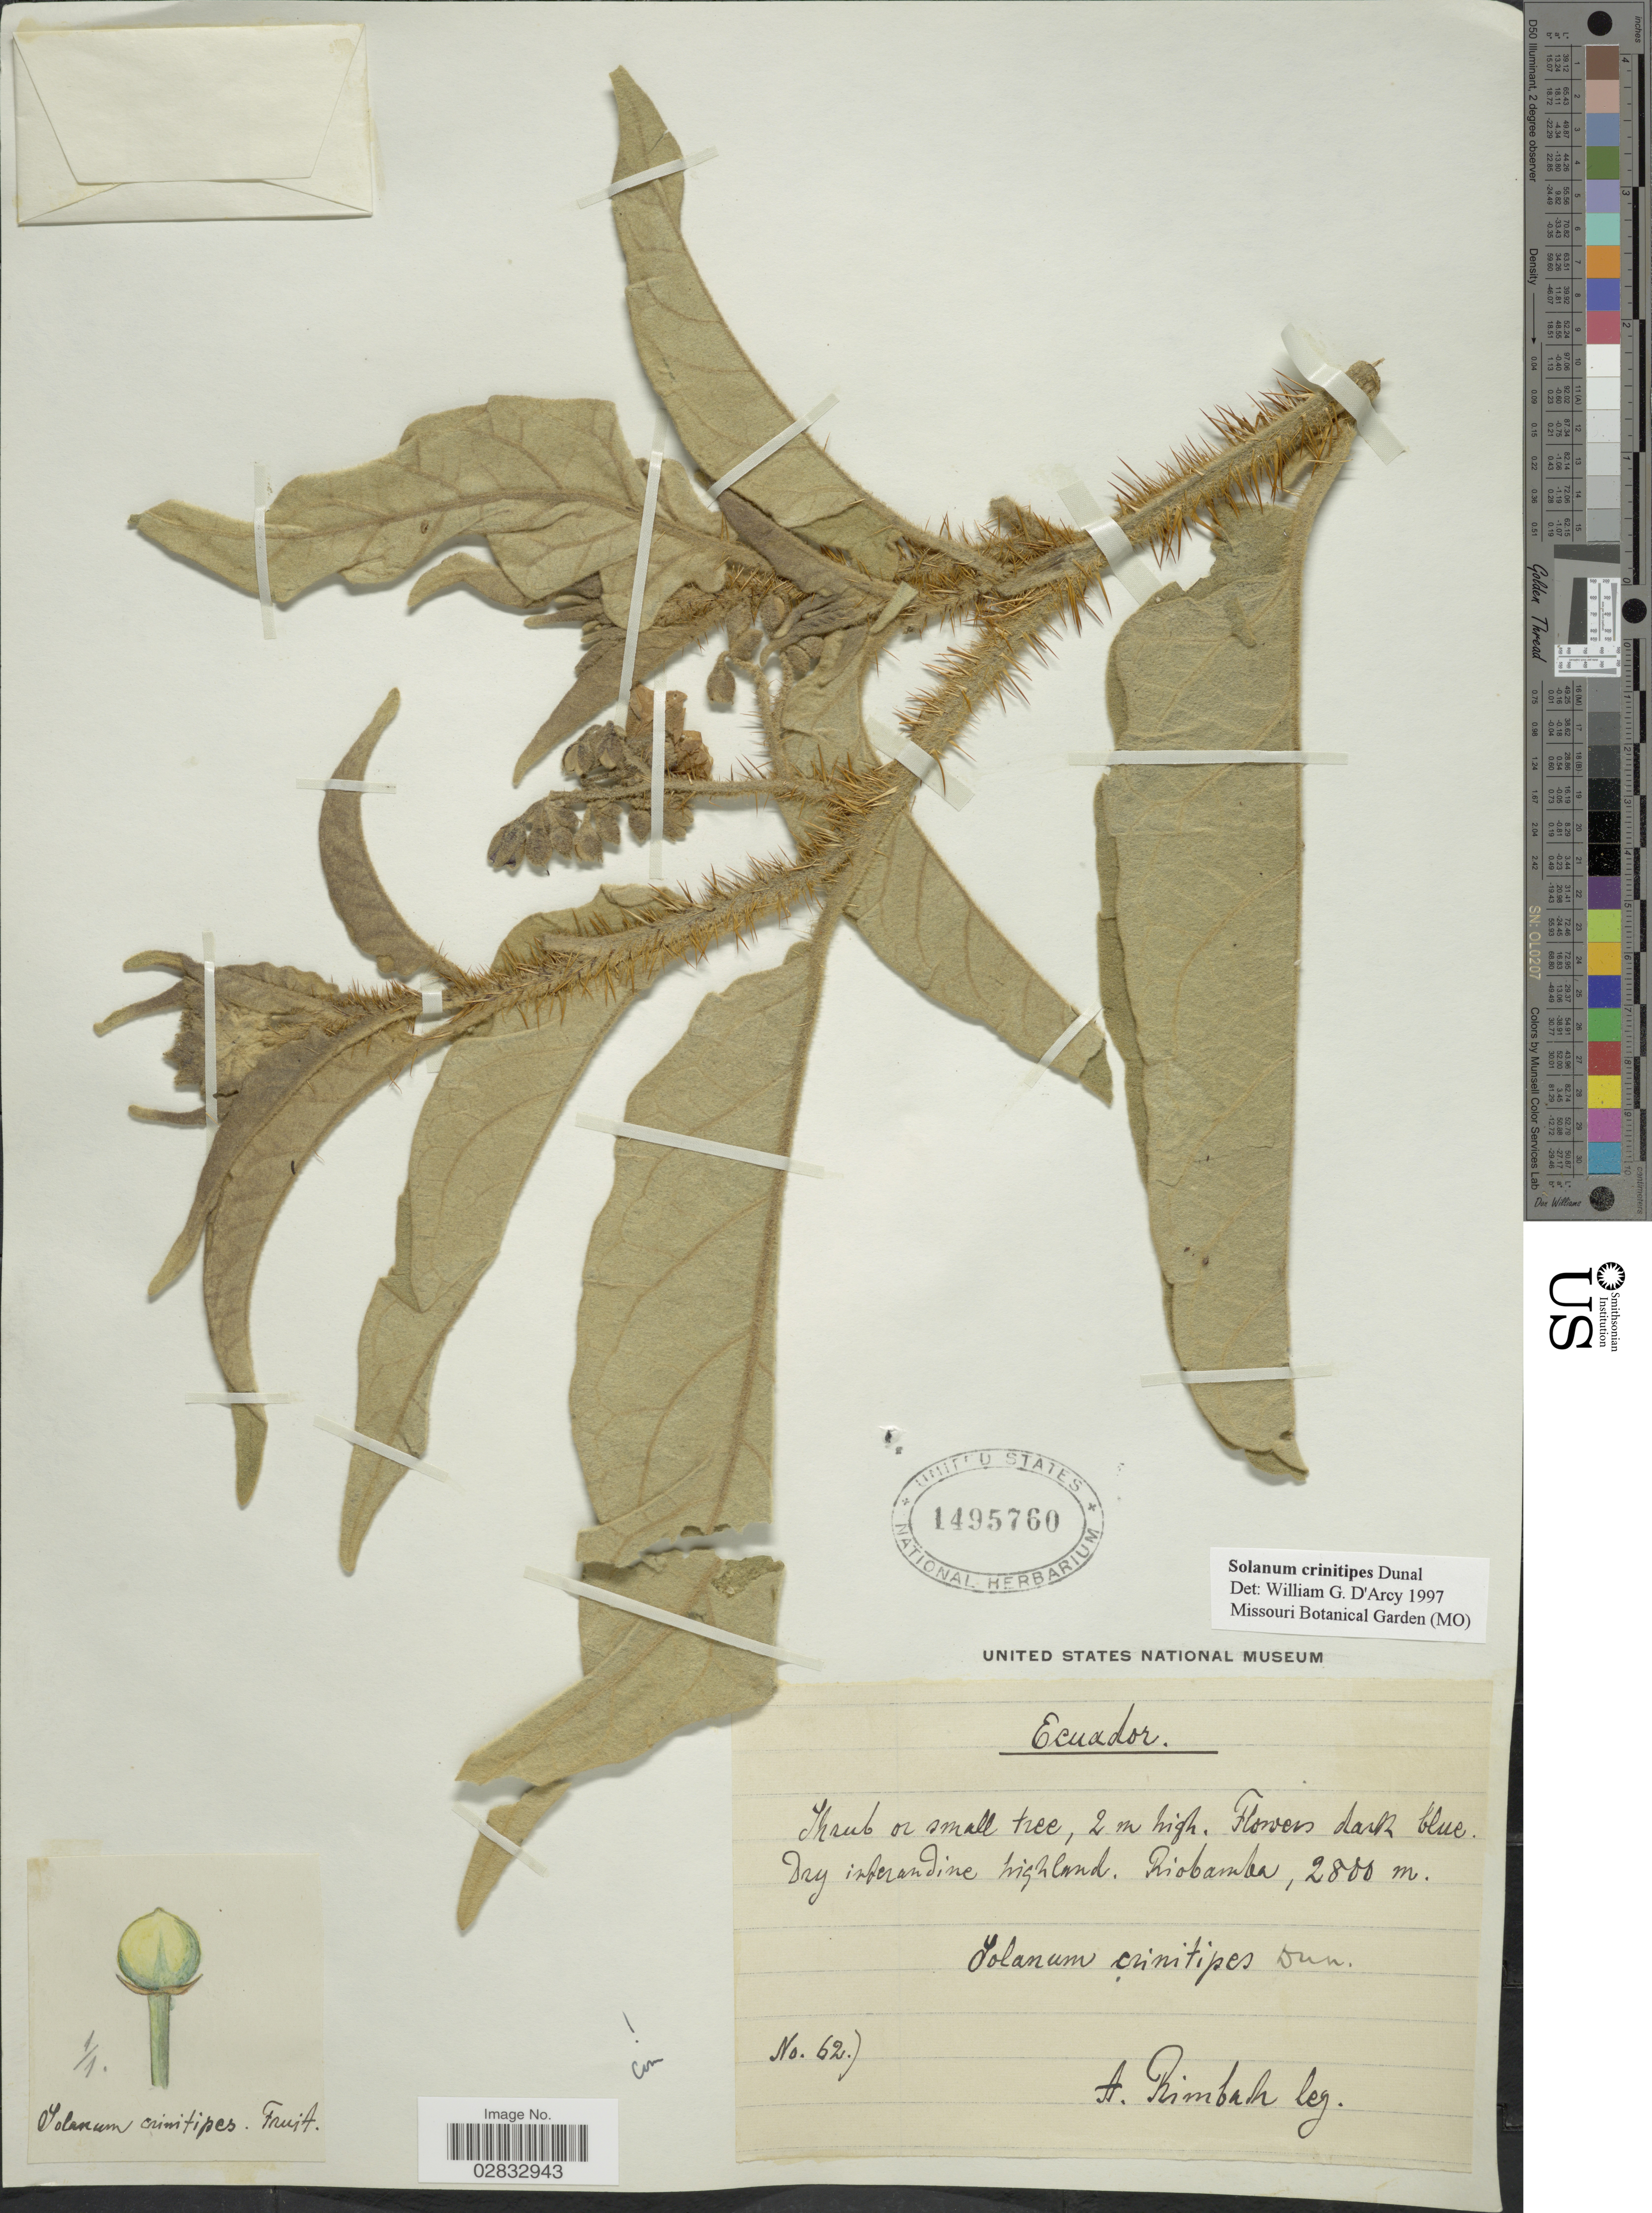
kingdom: Plantae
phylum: Tracheophyta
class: Magnoliopsida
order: Solanales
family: Solanaceae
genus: Solanum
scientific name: Solanum crinitipes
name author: Dunal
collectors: A. Primbah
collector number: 62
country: Ecuador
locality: Riobamba.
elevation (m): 2800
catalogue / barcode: US 1495760